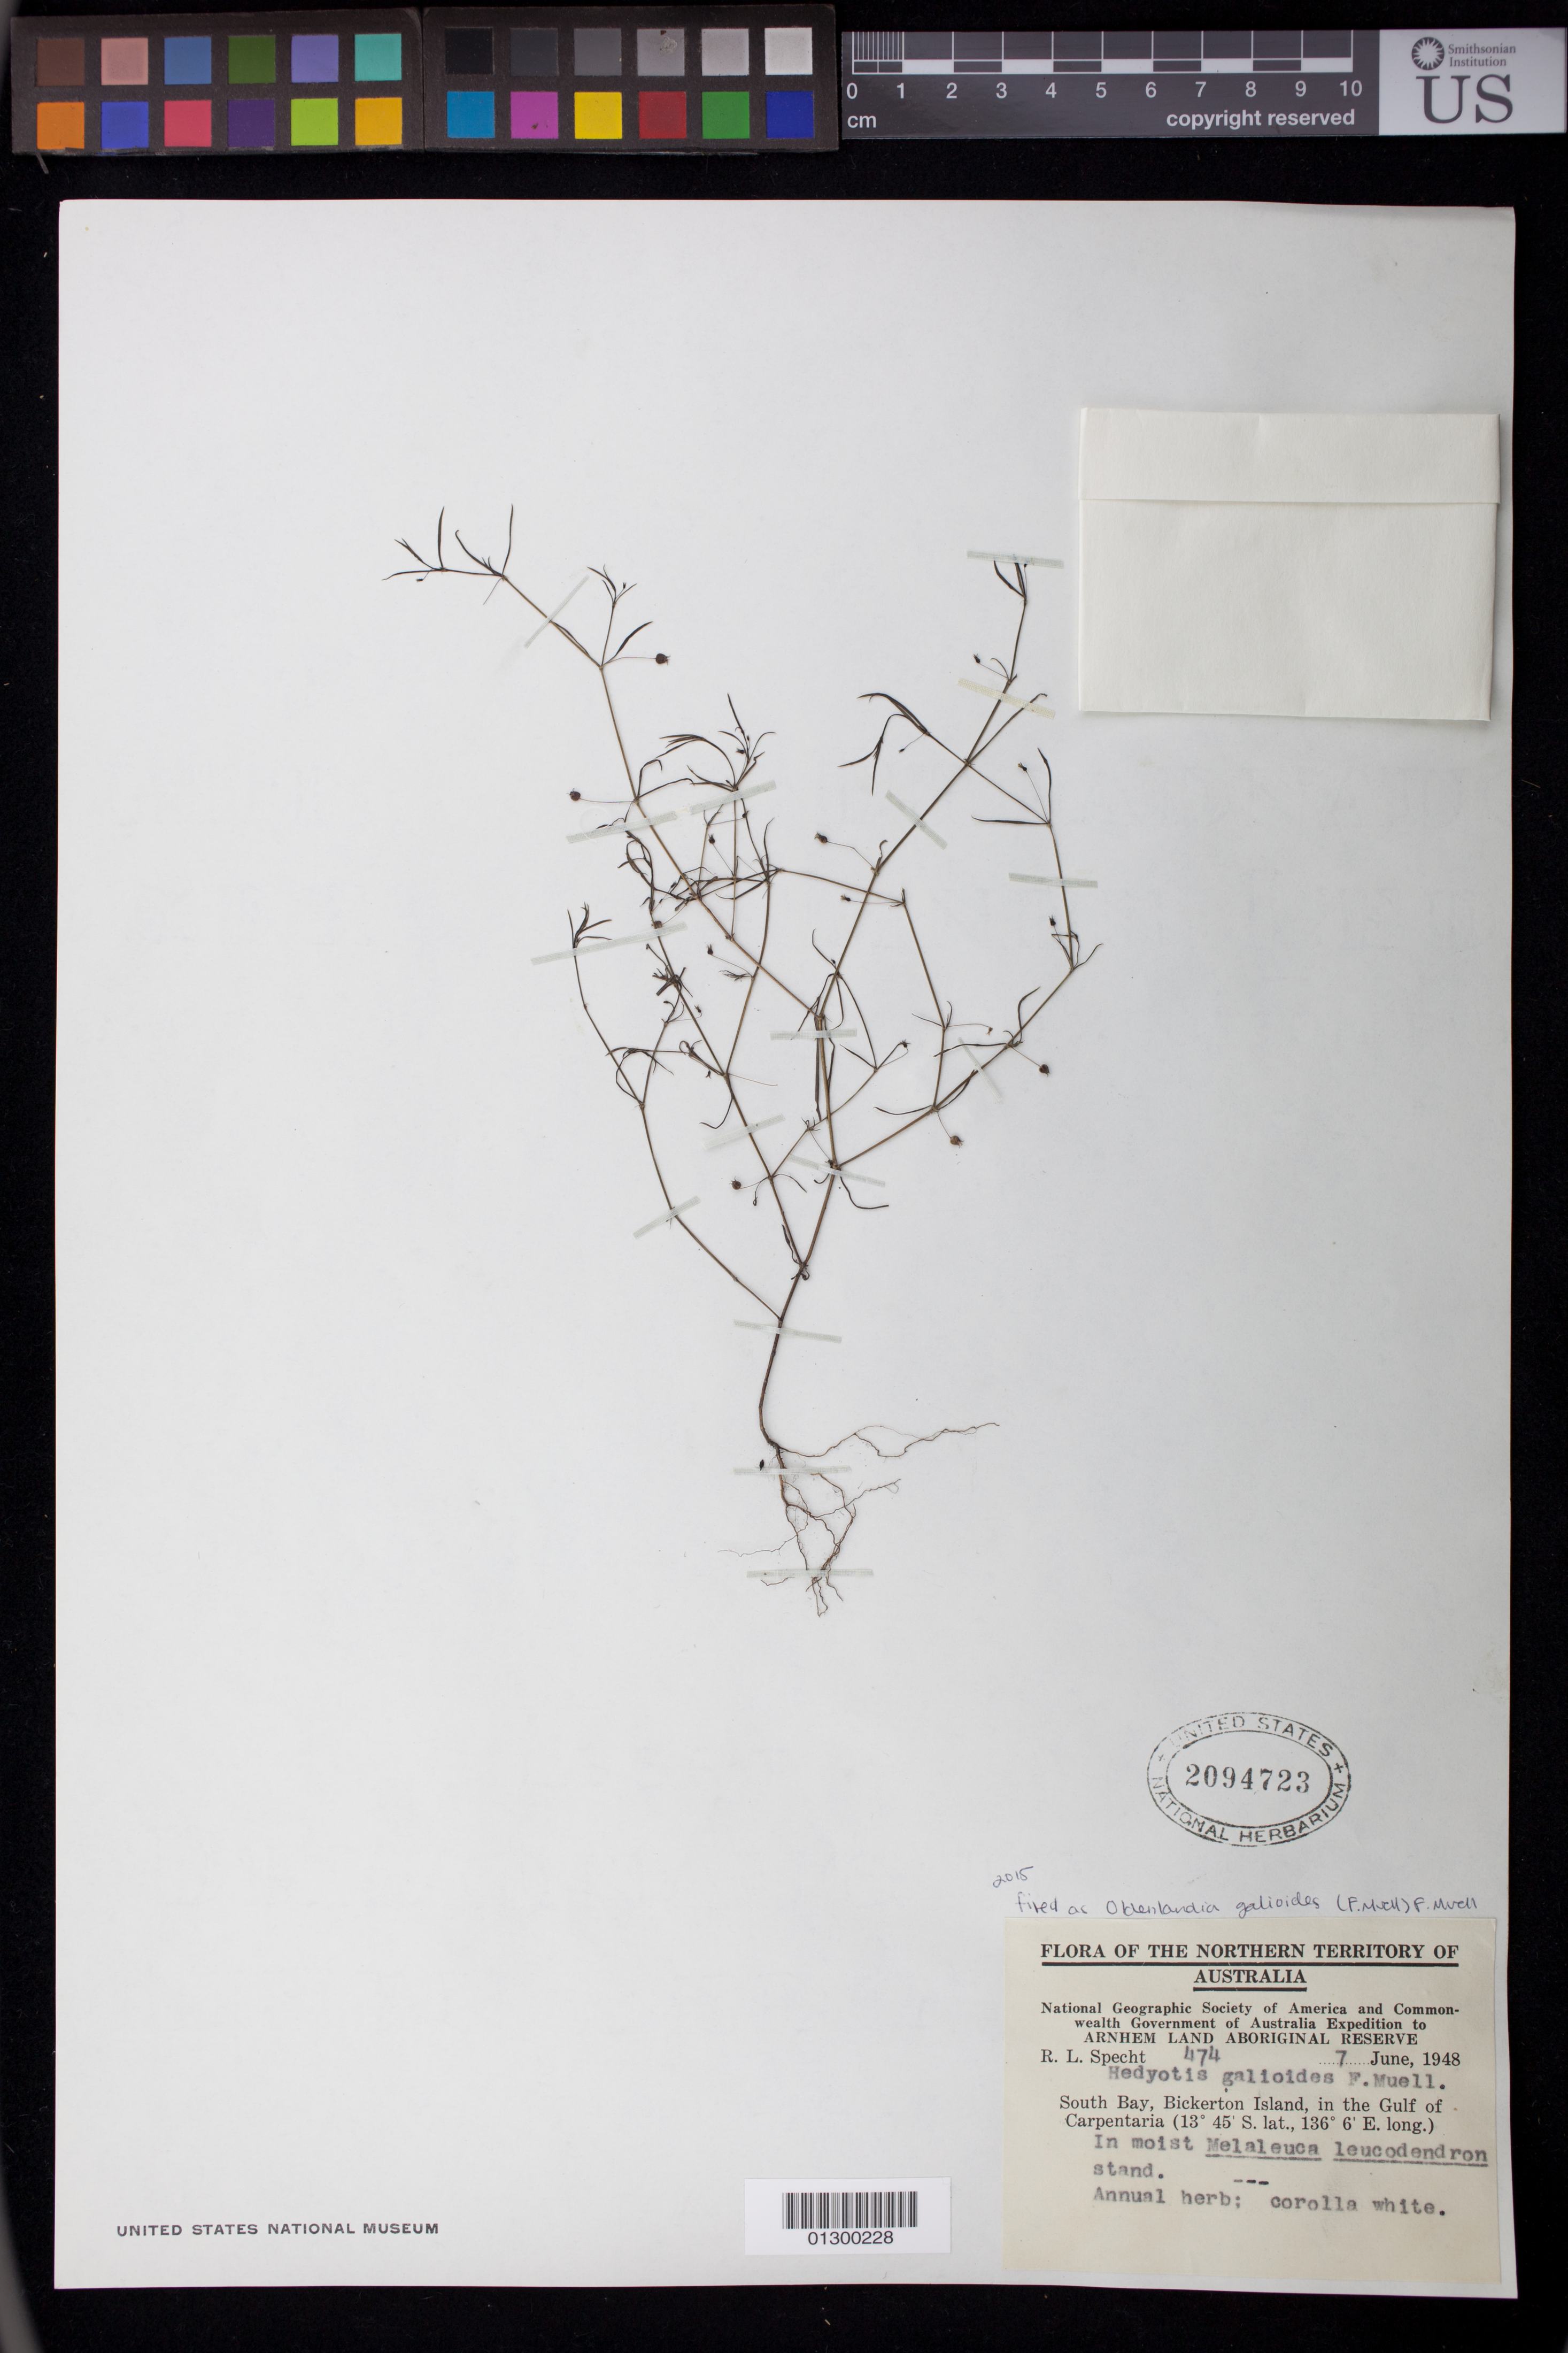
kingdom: Plantae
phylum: Tracheophyta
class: Magnoliopsida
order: Gentianales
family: Rubiaceae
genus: Oldenlandia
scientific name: Oldenlandia galioides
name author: (F. Muell.) F. Muell.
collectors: R. L. Specht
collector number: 474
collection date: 1948-06-14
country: Australia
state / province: Northern Territory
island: Bickerton Island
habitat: In moist Melaleuca leucodendron stand.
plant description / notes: Annual herb; corolla white.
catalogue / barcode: US 2094723